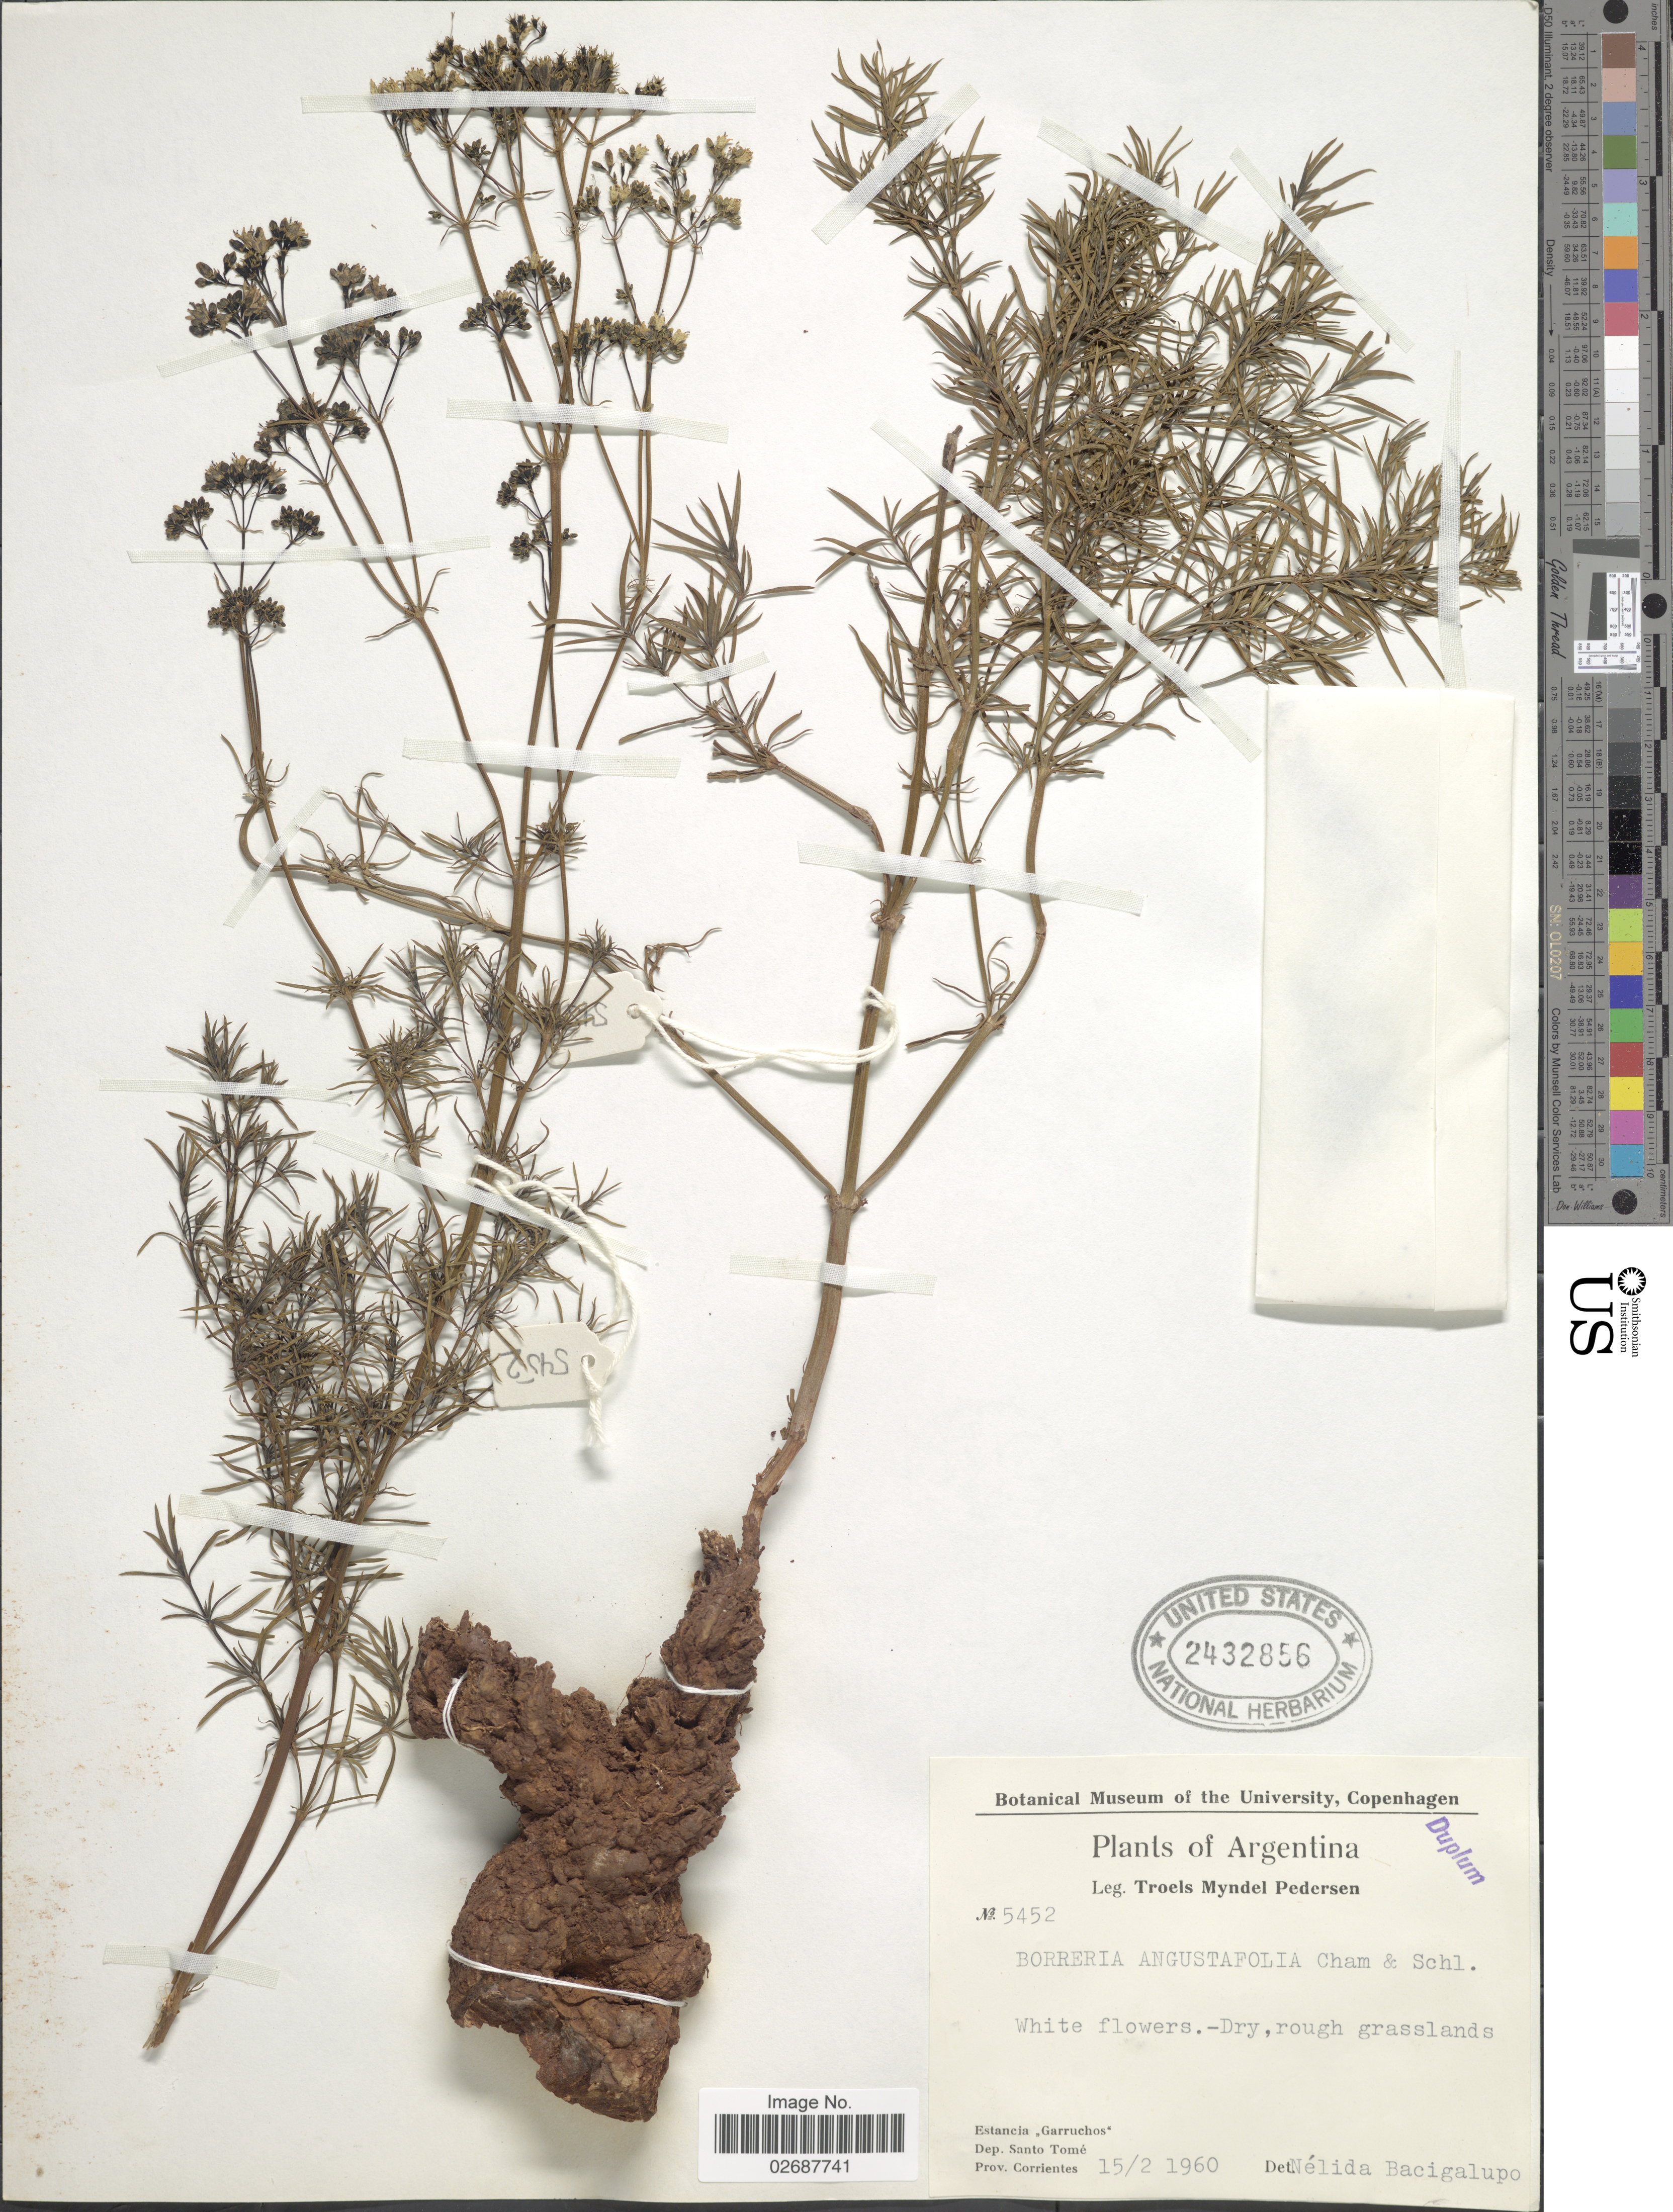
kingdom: Plantae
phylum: Tracheophyta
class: Magnoliopsida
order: Gentianales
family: Rubiaceae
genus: Galianthe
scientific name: Galianthe angustifolia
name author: (Cham. & Schltdl.) E.L. Cabral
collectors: T. Pederson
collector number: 5452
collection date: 1960-02-15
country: Argentina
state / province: Corrientes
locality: Estancia "Garruchos"Dep. Santo Tome.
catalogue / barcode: US 2432856